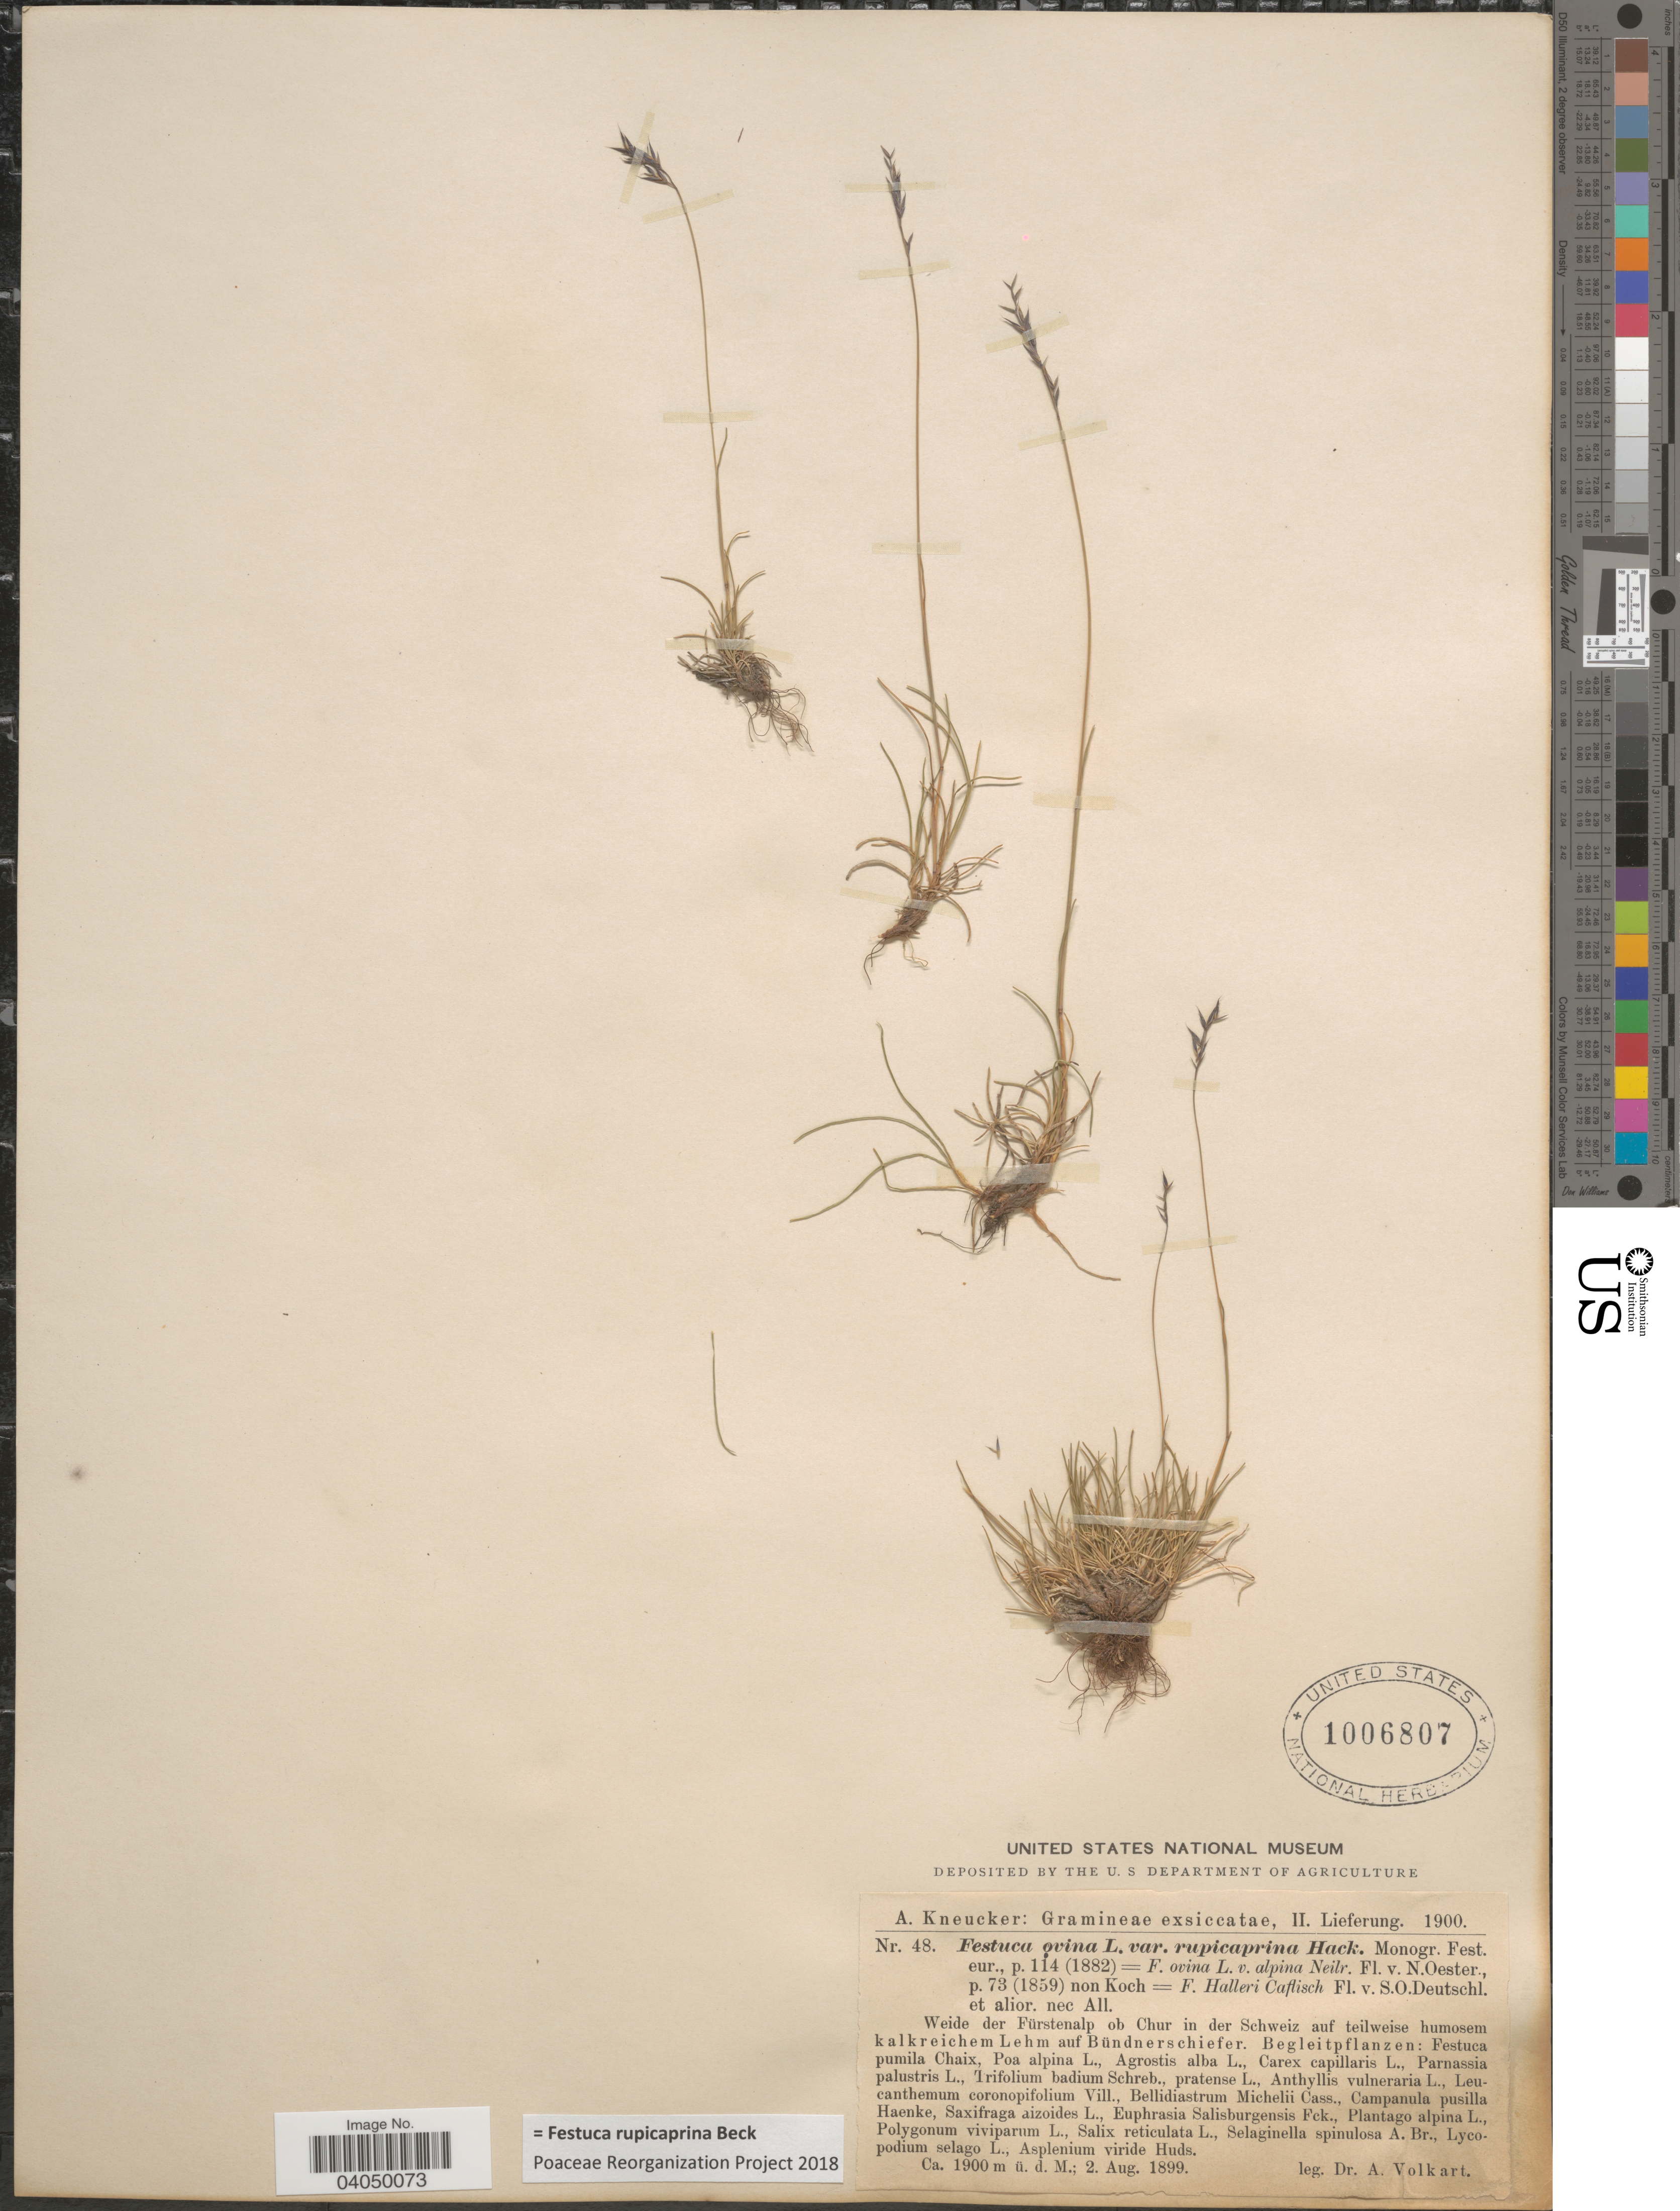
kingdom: Plantae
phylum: Tracheophyta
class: Liliopsida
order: Poales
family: Poaceae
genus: Festuca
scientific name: Festuca rupicaprina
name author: Beck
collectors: A. Volkart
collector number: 48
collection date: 1899-08-02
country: Switzerland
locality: Weide der Füstenalp ob Chur in der Schweiz auf teilweise humosem kalkreichem Lehm auf Bündnerschiefer.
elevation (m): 1900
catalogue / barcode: US 1006807